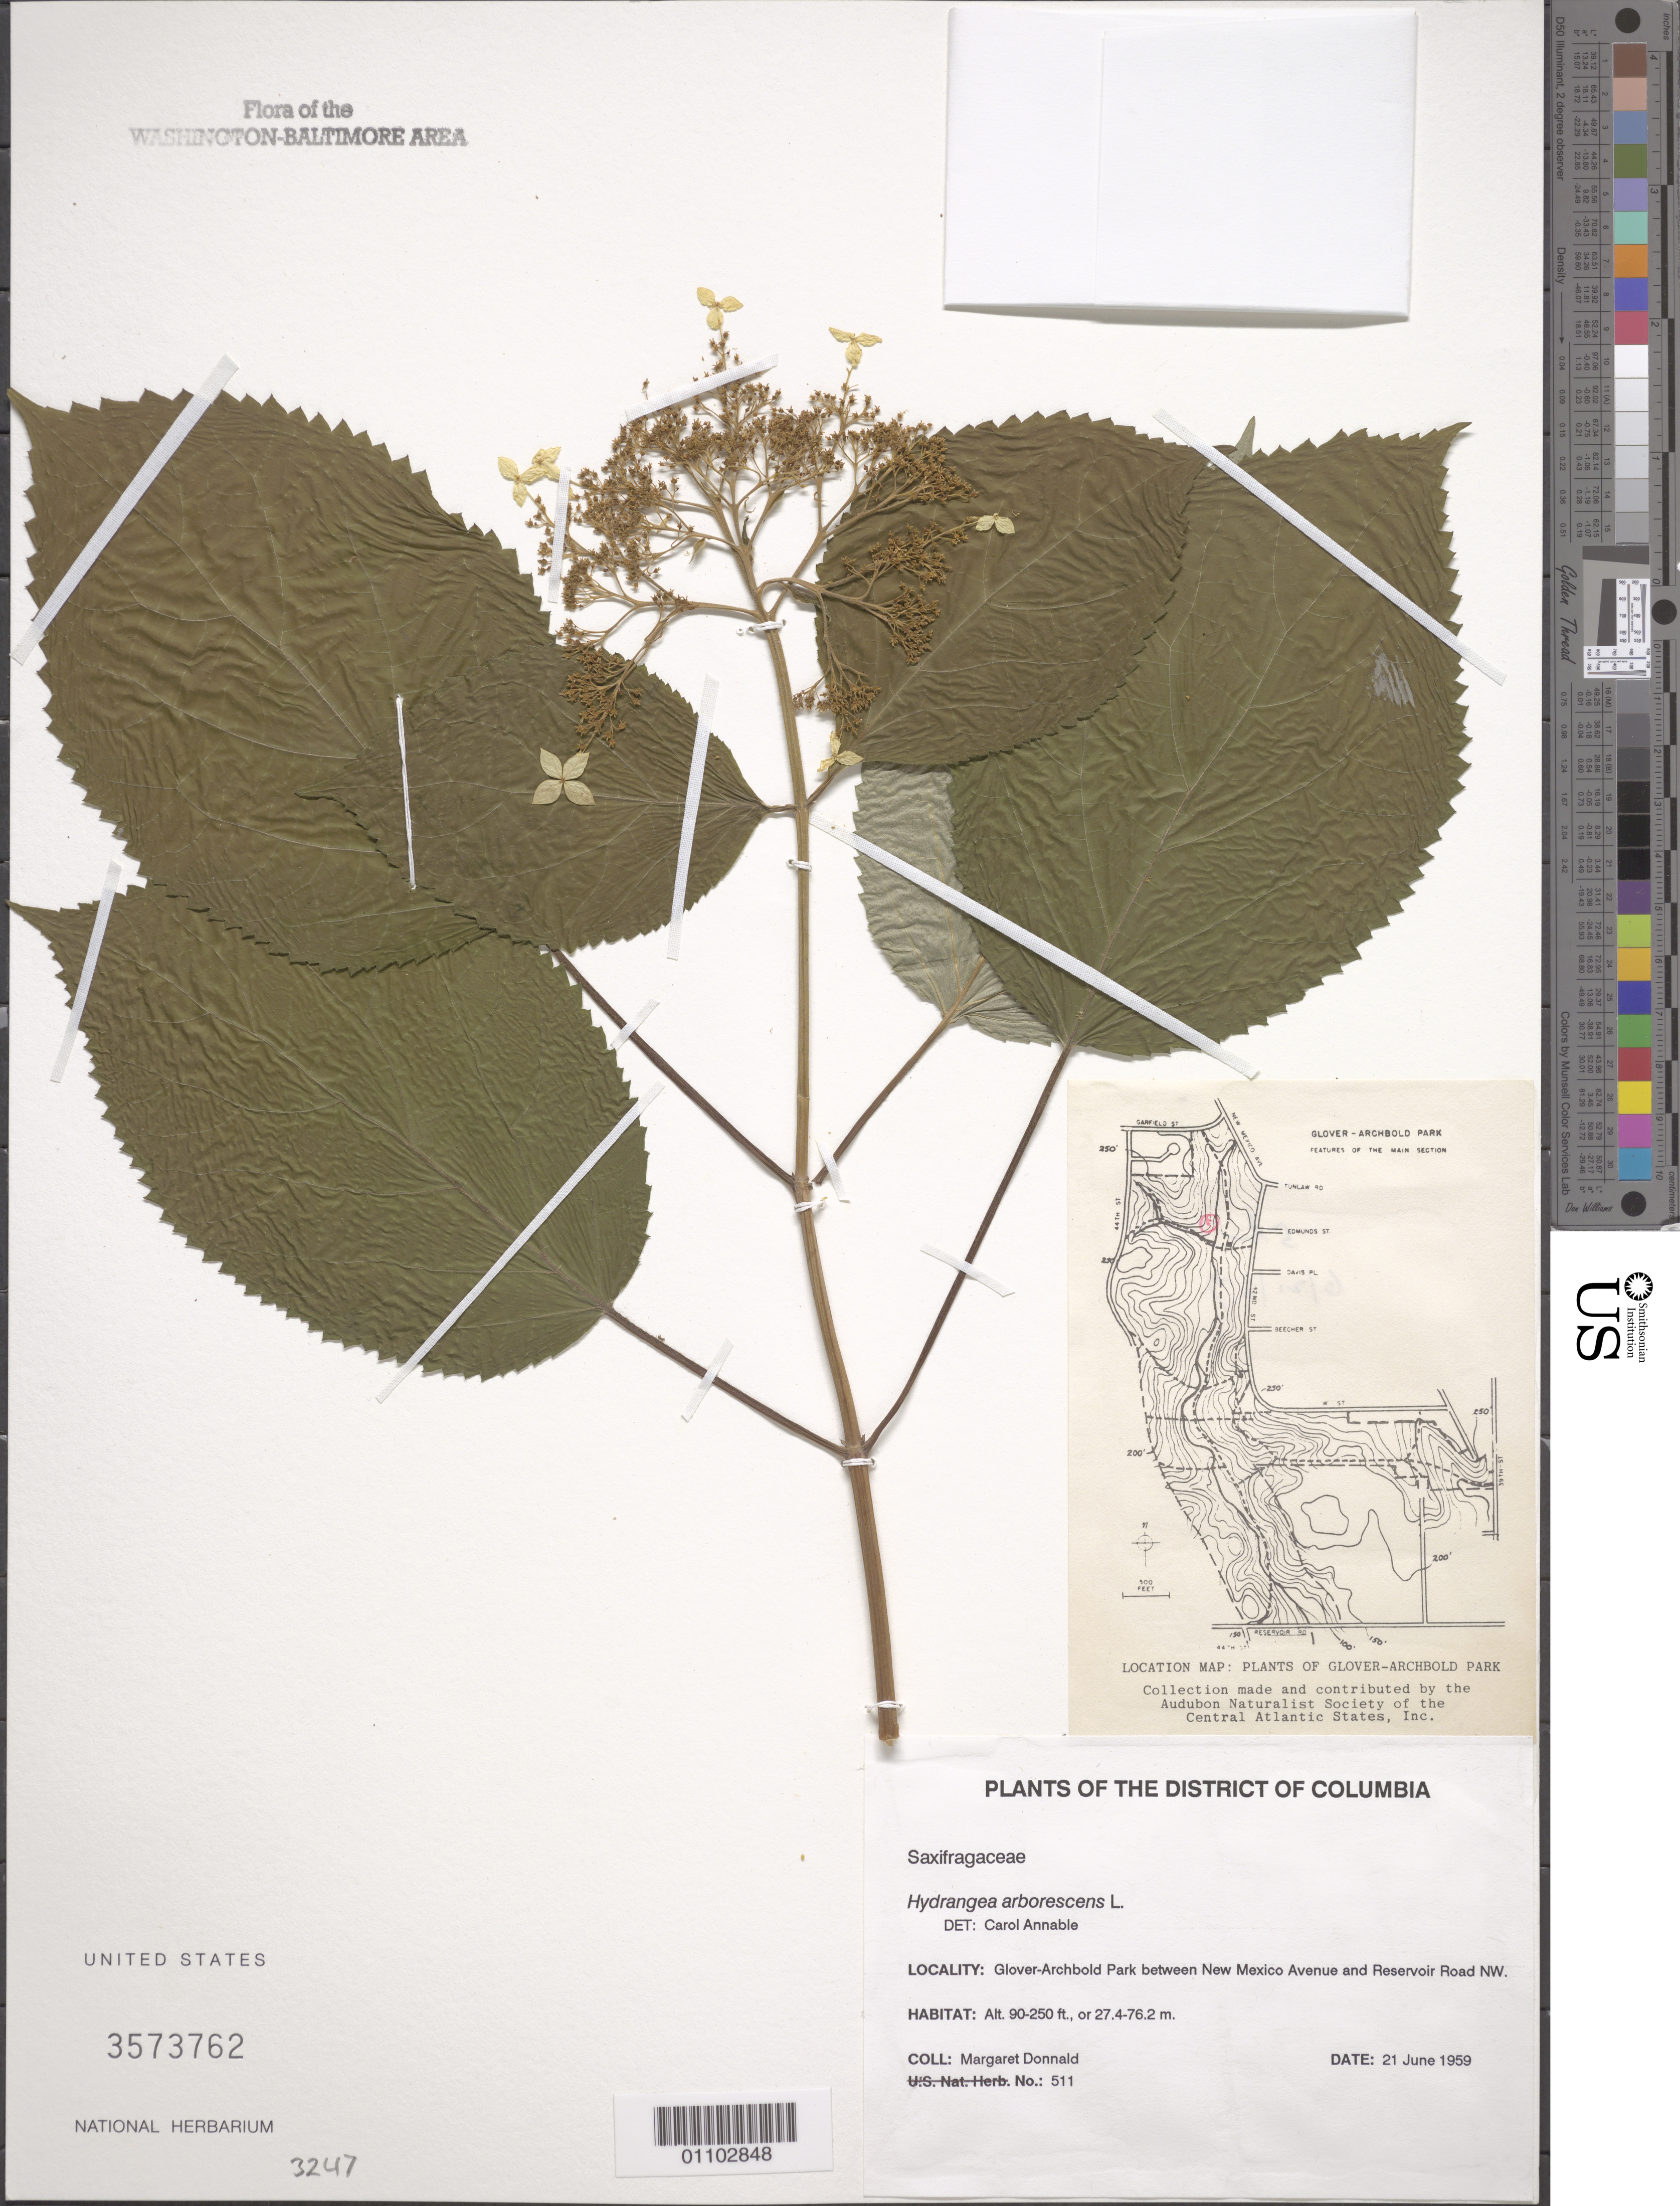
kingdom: Plantae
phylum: Tracheophyta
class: Magnoliopsida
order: Cornales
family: Hydrangeaceae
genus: Hydrangea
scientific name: Hydrangea arborescens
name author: L.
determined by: Annable, C. R.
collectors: M. Donnald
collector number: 511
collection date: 1959-06-21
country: United States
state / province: District of Columbia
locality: Glover-Archbold Park between New Mexico Avenue and Reservoir Road NW.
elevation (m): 27.4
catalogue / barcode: US 3573762